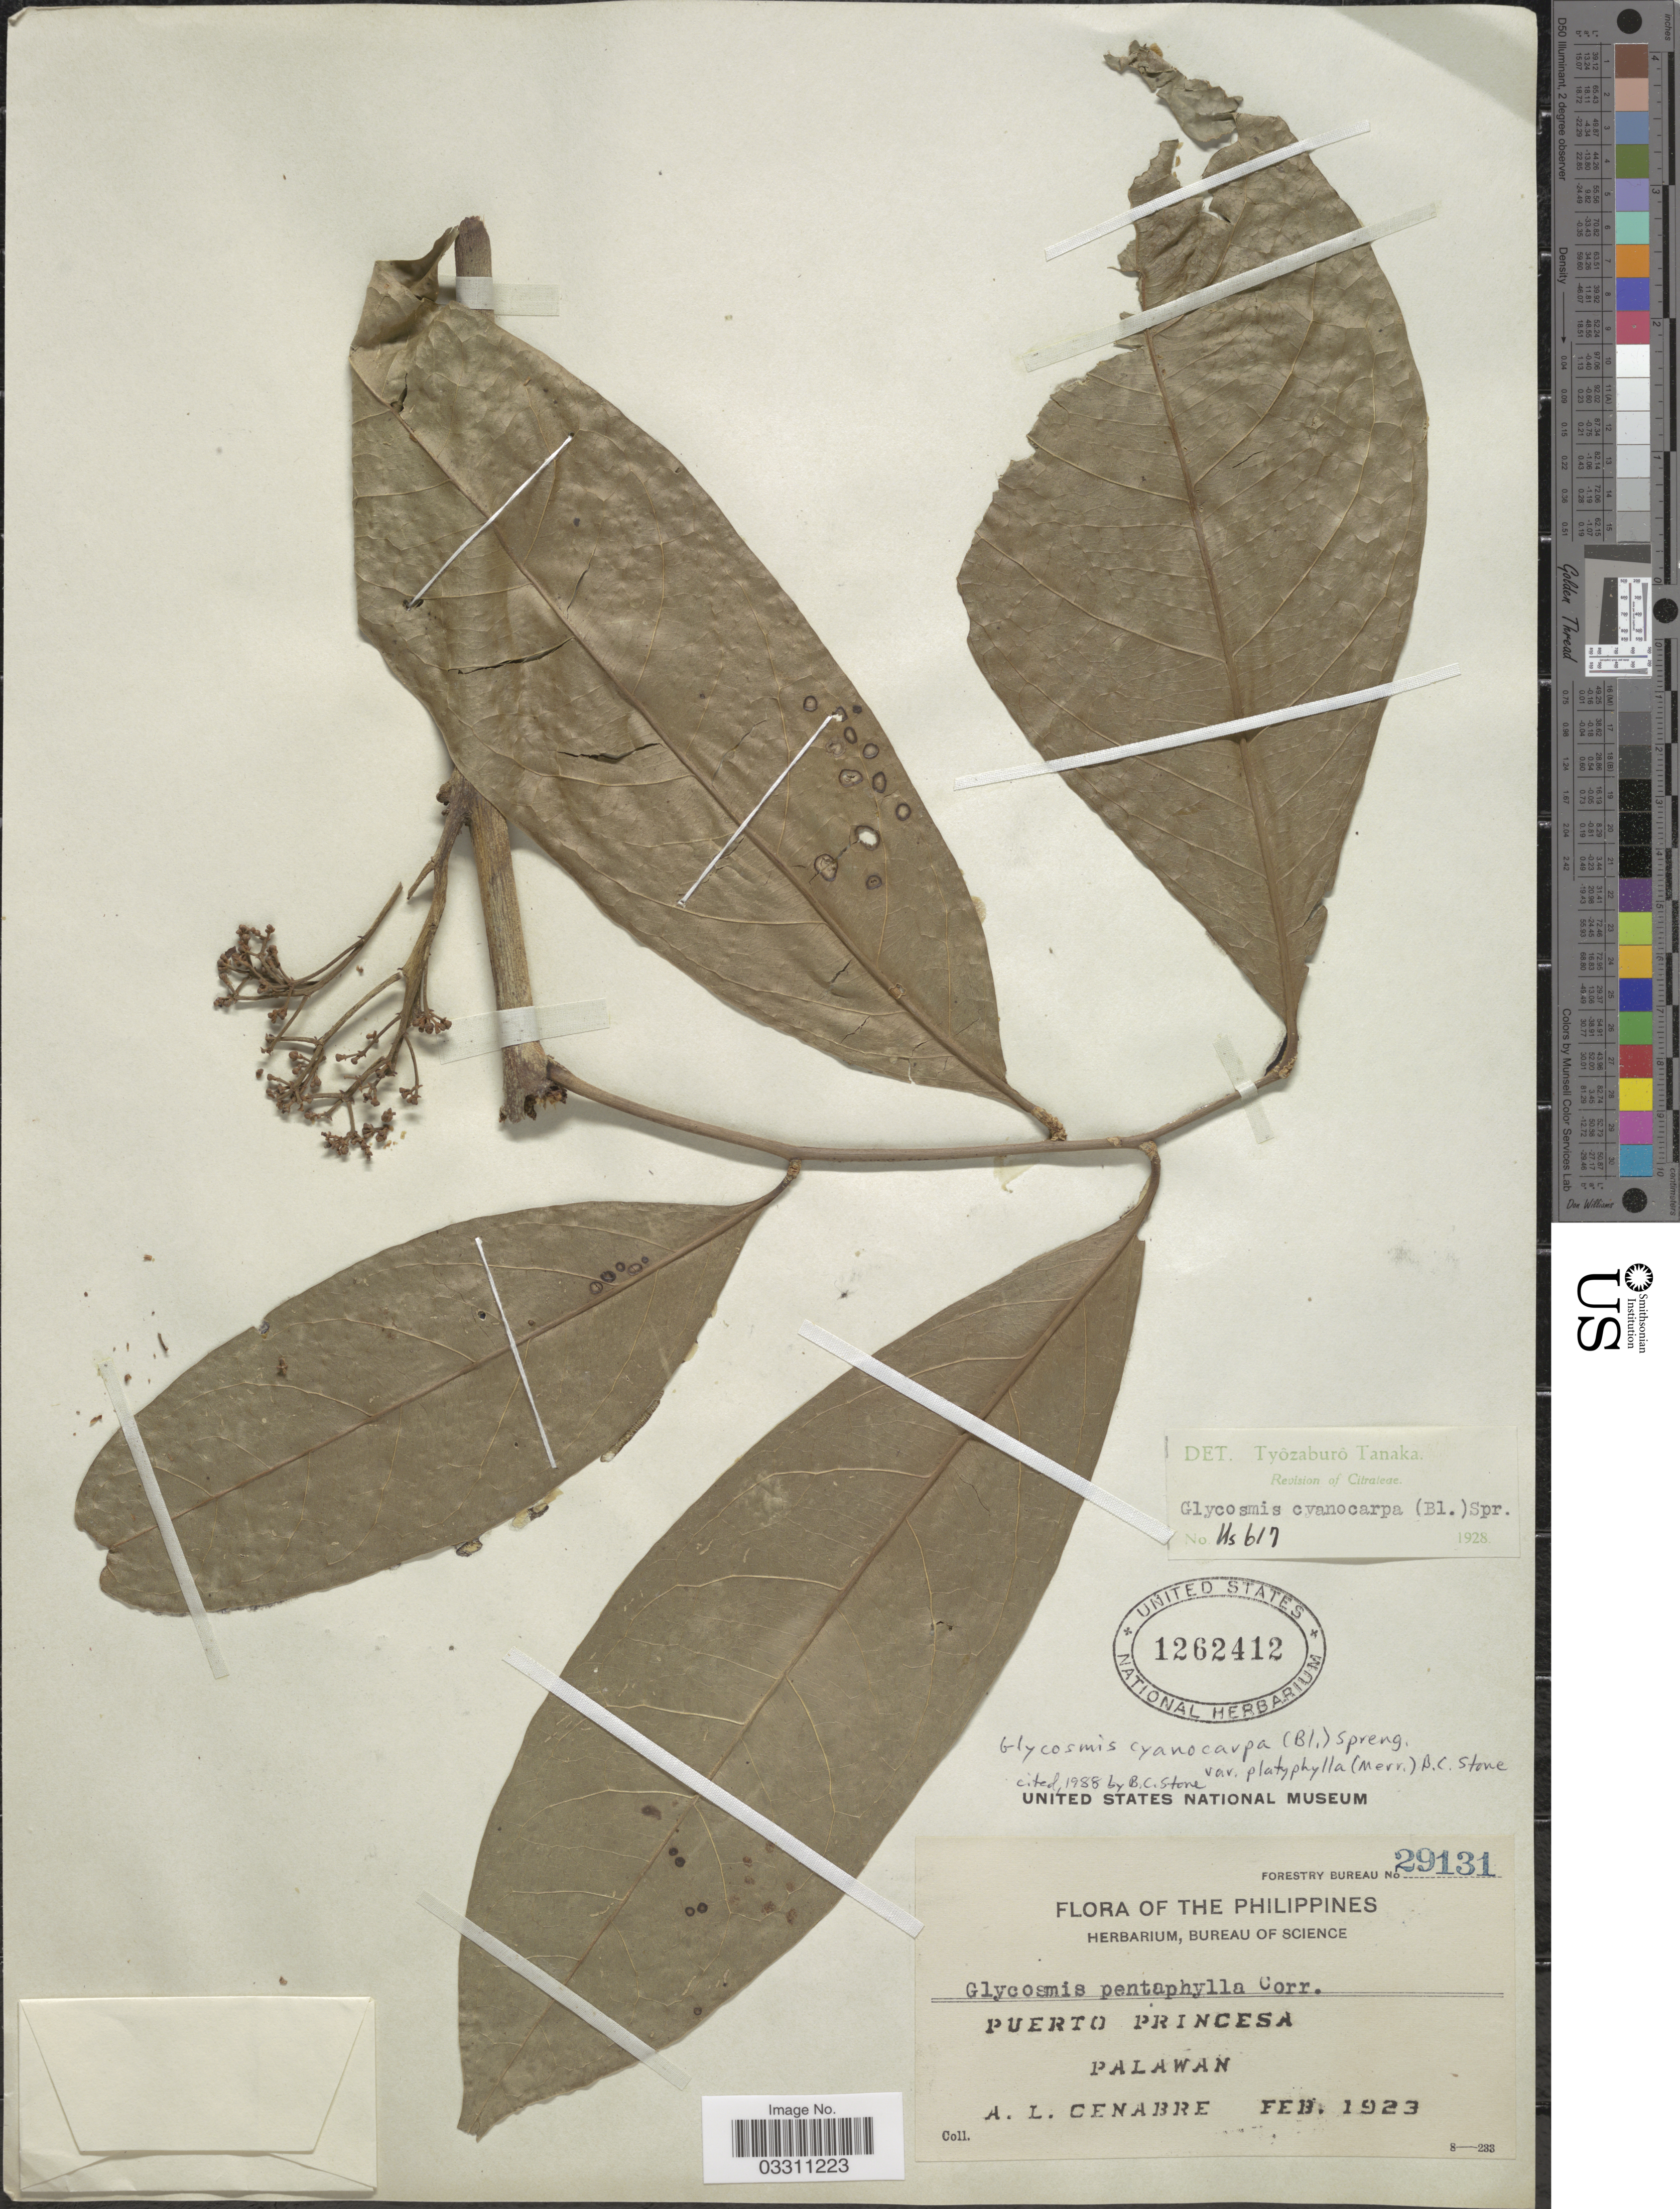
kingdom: Plantae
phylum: Tracheophyta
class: Magnoliopsida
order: Sapindales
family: Rutaceae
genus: Glycosmis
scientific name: Glycosmis cyanocarpa var. platyphylla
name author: (Merr.) B.C. Stone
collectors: A. Cenabre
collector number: Forestry Bureau 29131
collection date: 1923-02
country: Philippines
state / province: Mimaropa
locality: Puerto Princesa. Palawan.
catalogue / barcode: US 1262412